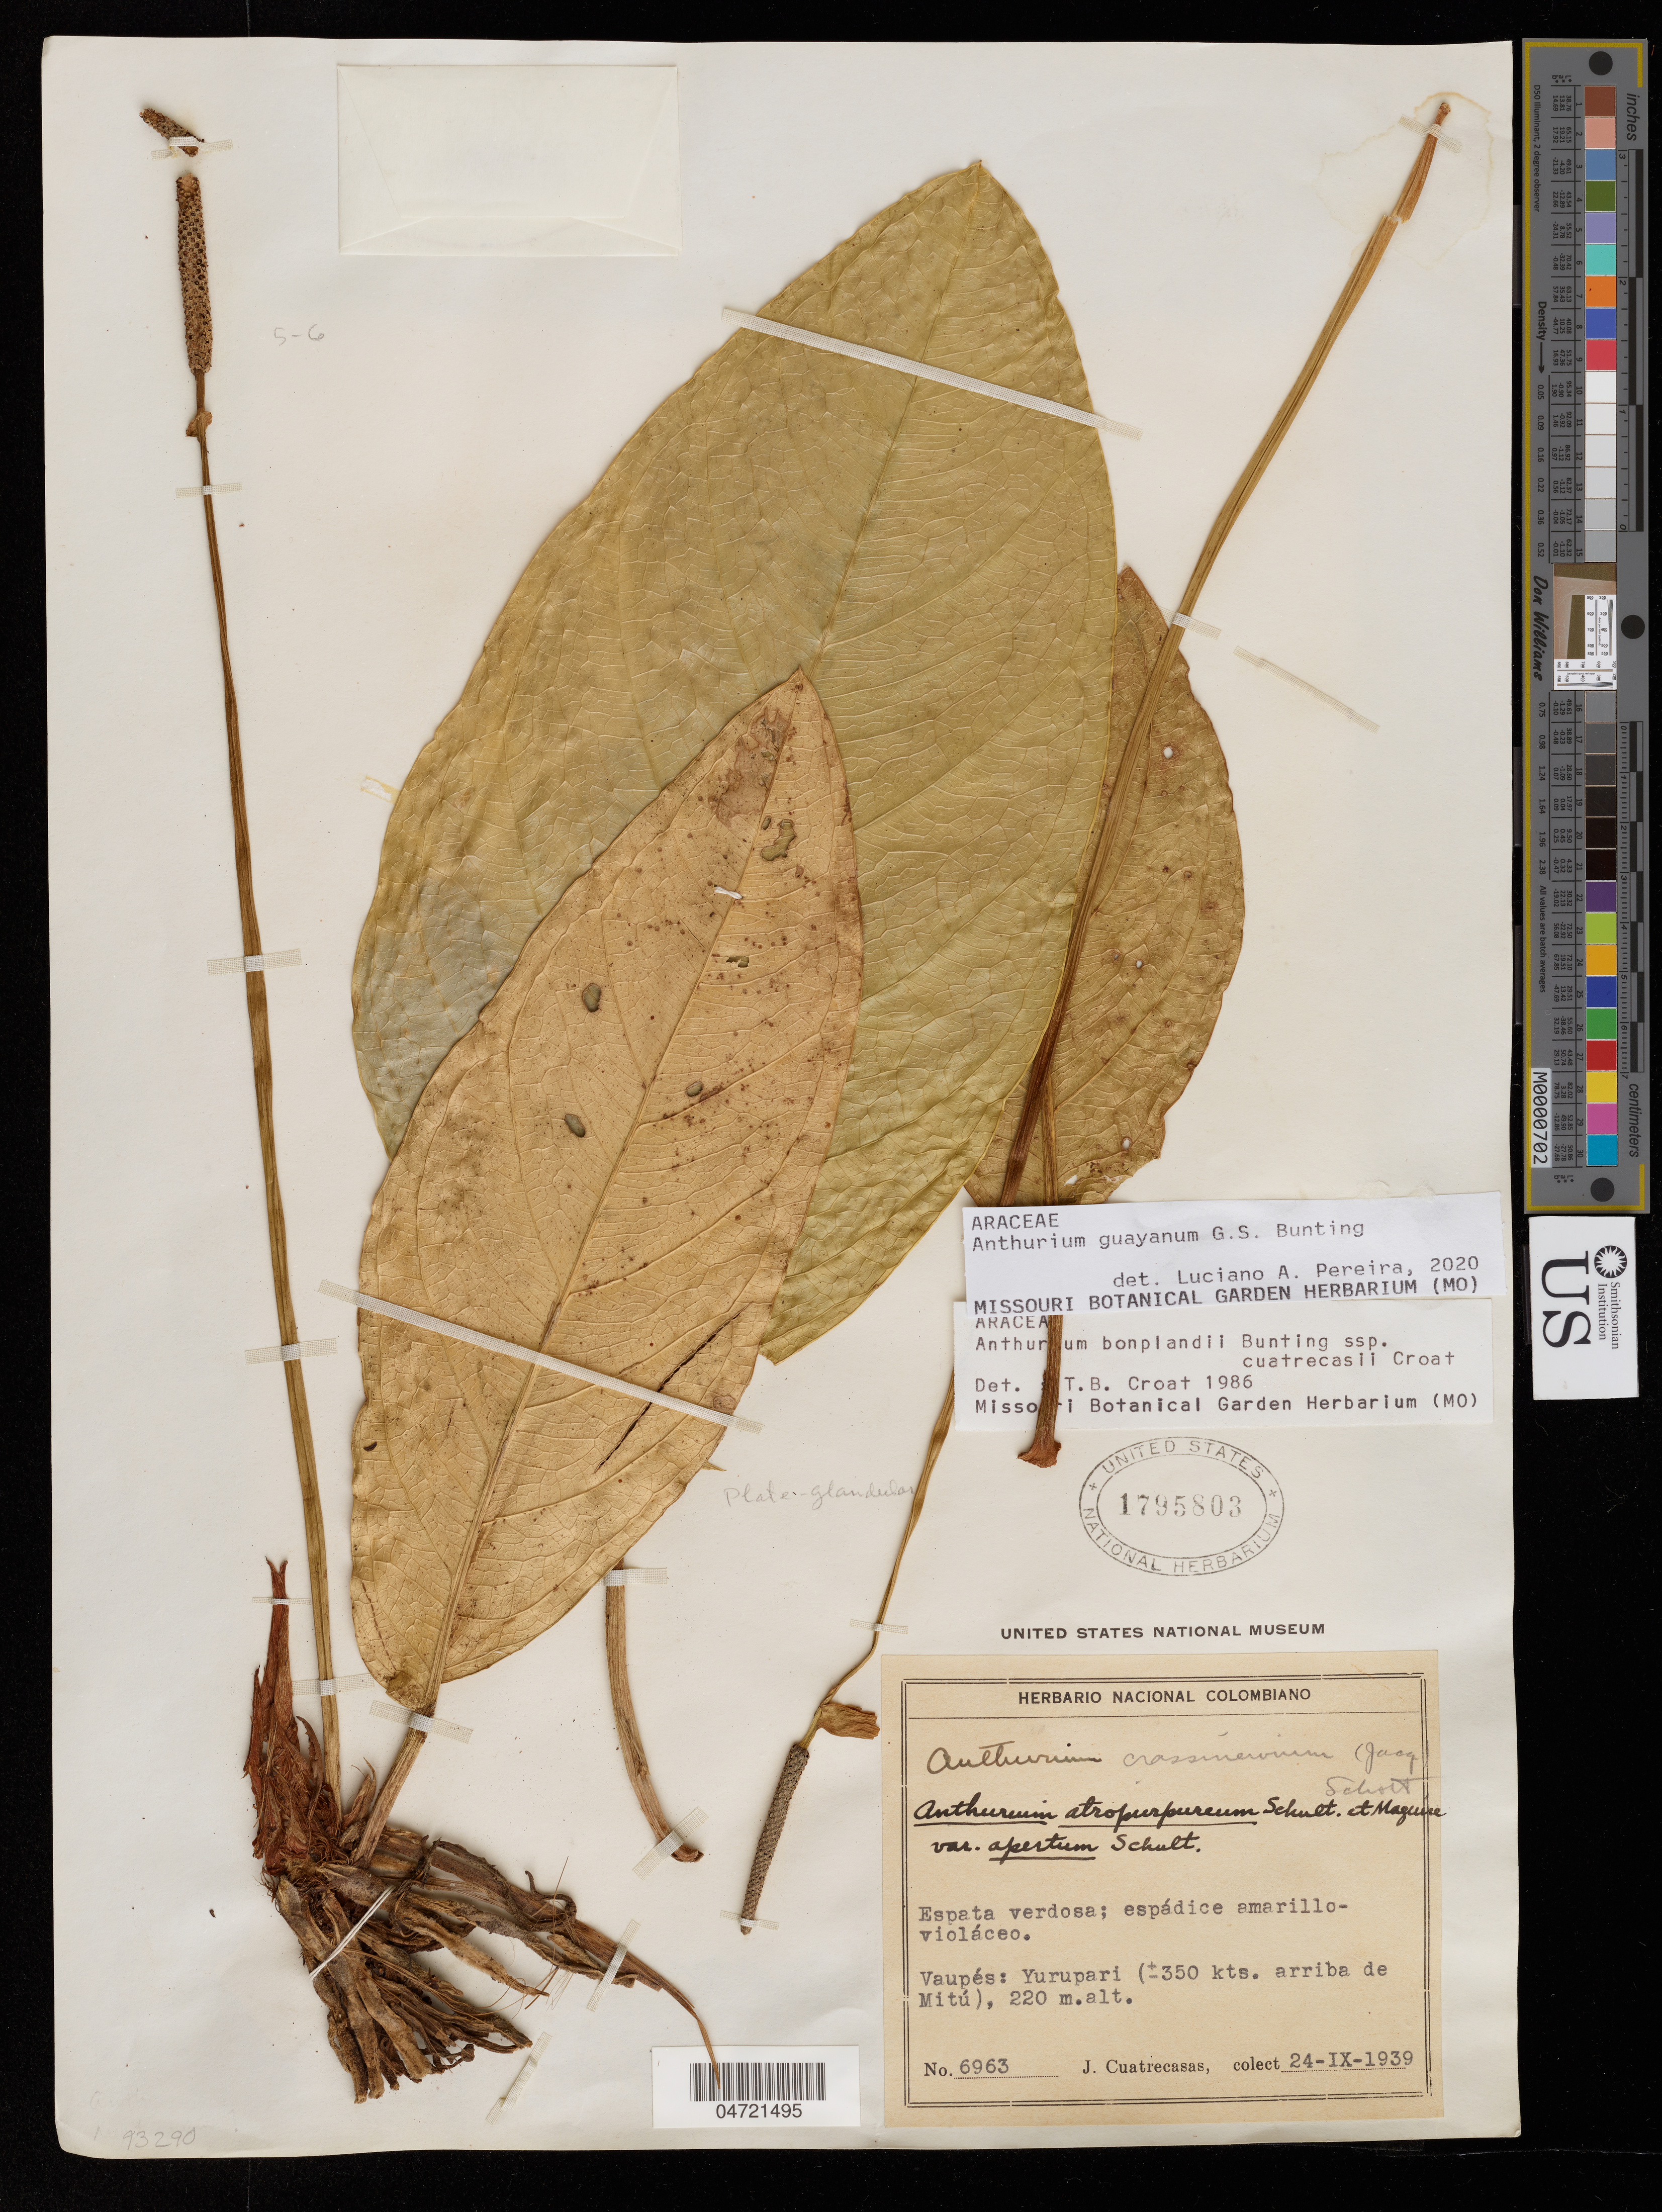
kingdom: Plantae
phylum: Tracheophyta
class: Liliopsida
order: Alismatales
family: Araceae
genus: Anthurium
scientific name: Anthurium guayanum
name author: G.S. Bunting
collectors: J. Cuatrecasas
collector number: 6963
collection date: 1939-09-24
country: Colombia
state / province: Vaupés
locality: Yuruparí (± 350 kts. arriba de Mitú).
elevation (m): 220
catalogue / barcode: US 1795803